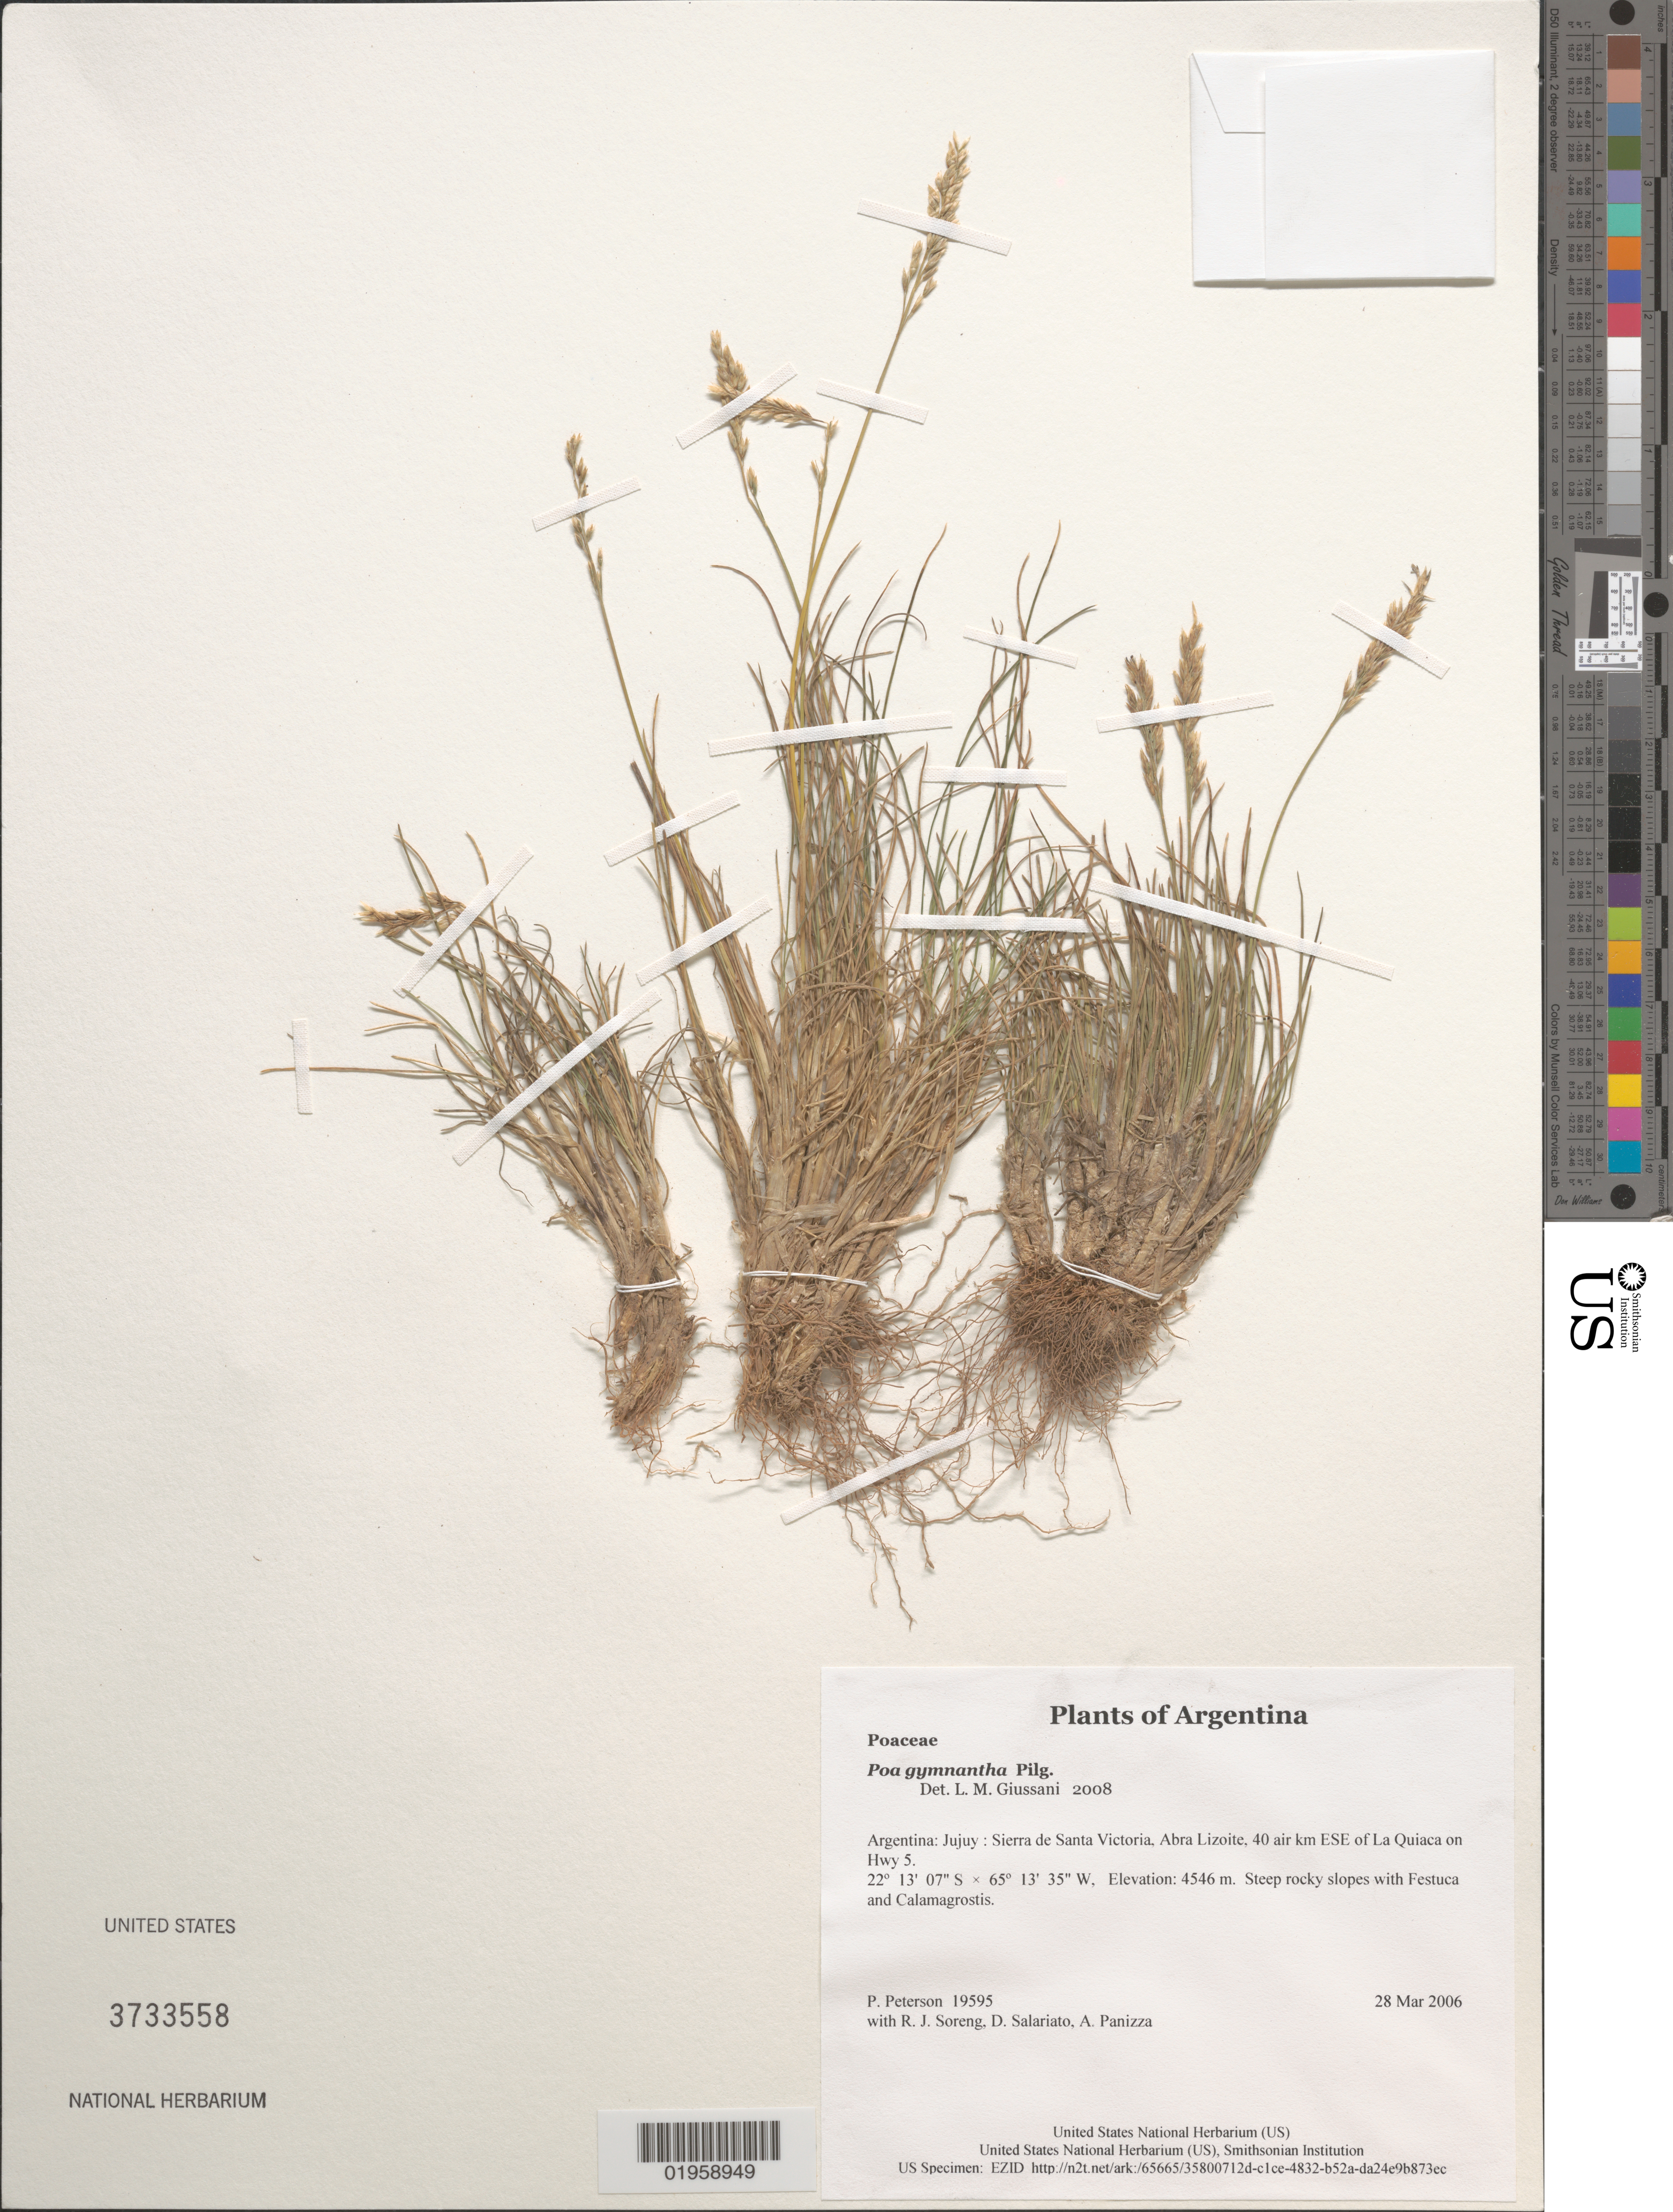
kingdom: Plantae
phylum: Tracheophyta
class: Liliopsida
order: Poales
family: Poaceae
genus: Poa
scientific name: Poa gymnantha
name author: Pilg.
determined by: Giussani, L. M.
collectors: P. M. Peterson, R. J. Soreng, D. Salariato & A. Panizza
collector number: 19595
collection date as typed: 28 Mar 2006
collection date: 2006-03-28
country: Argentina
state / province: Jujuy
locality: Sierra de Santa Victoria, Abra Lizoite, 40 air km ESE of La Quiaca on Hwy 5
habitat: Steep rocky slopes with Festuca and Calamagrostis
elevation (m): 4546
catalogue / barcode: US 3733558